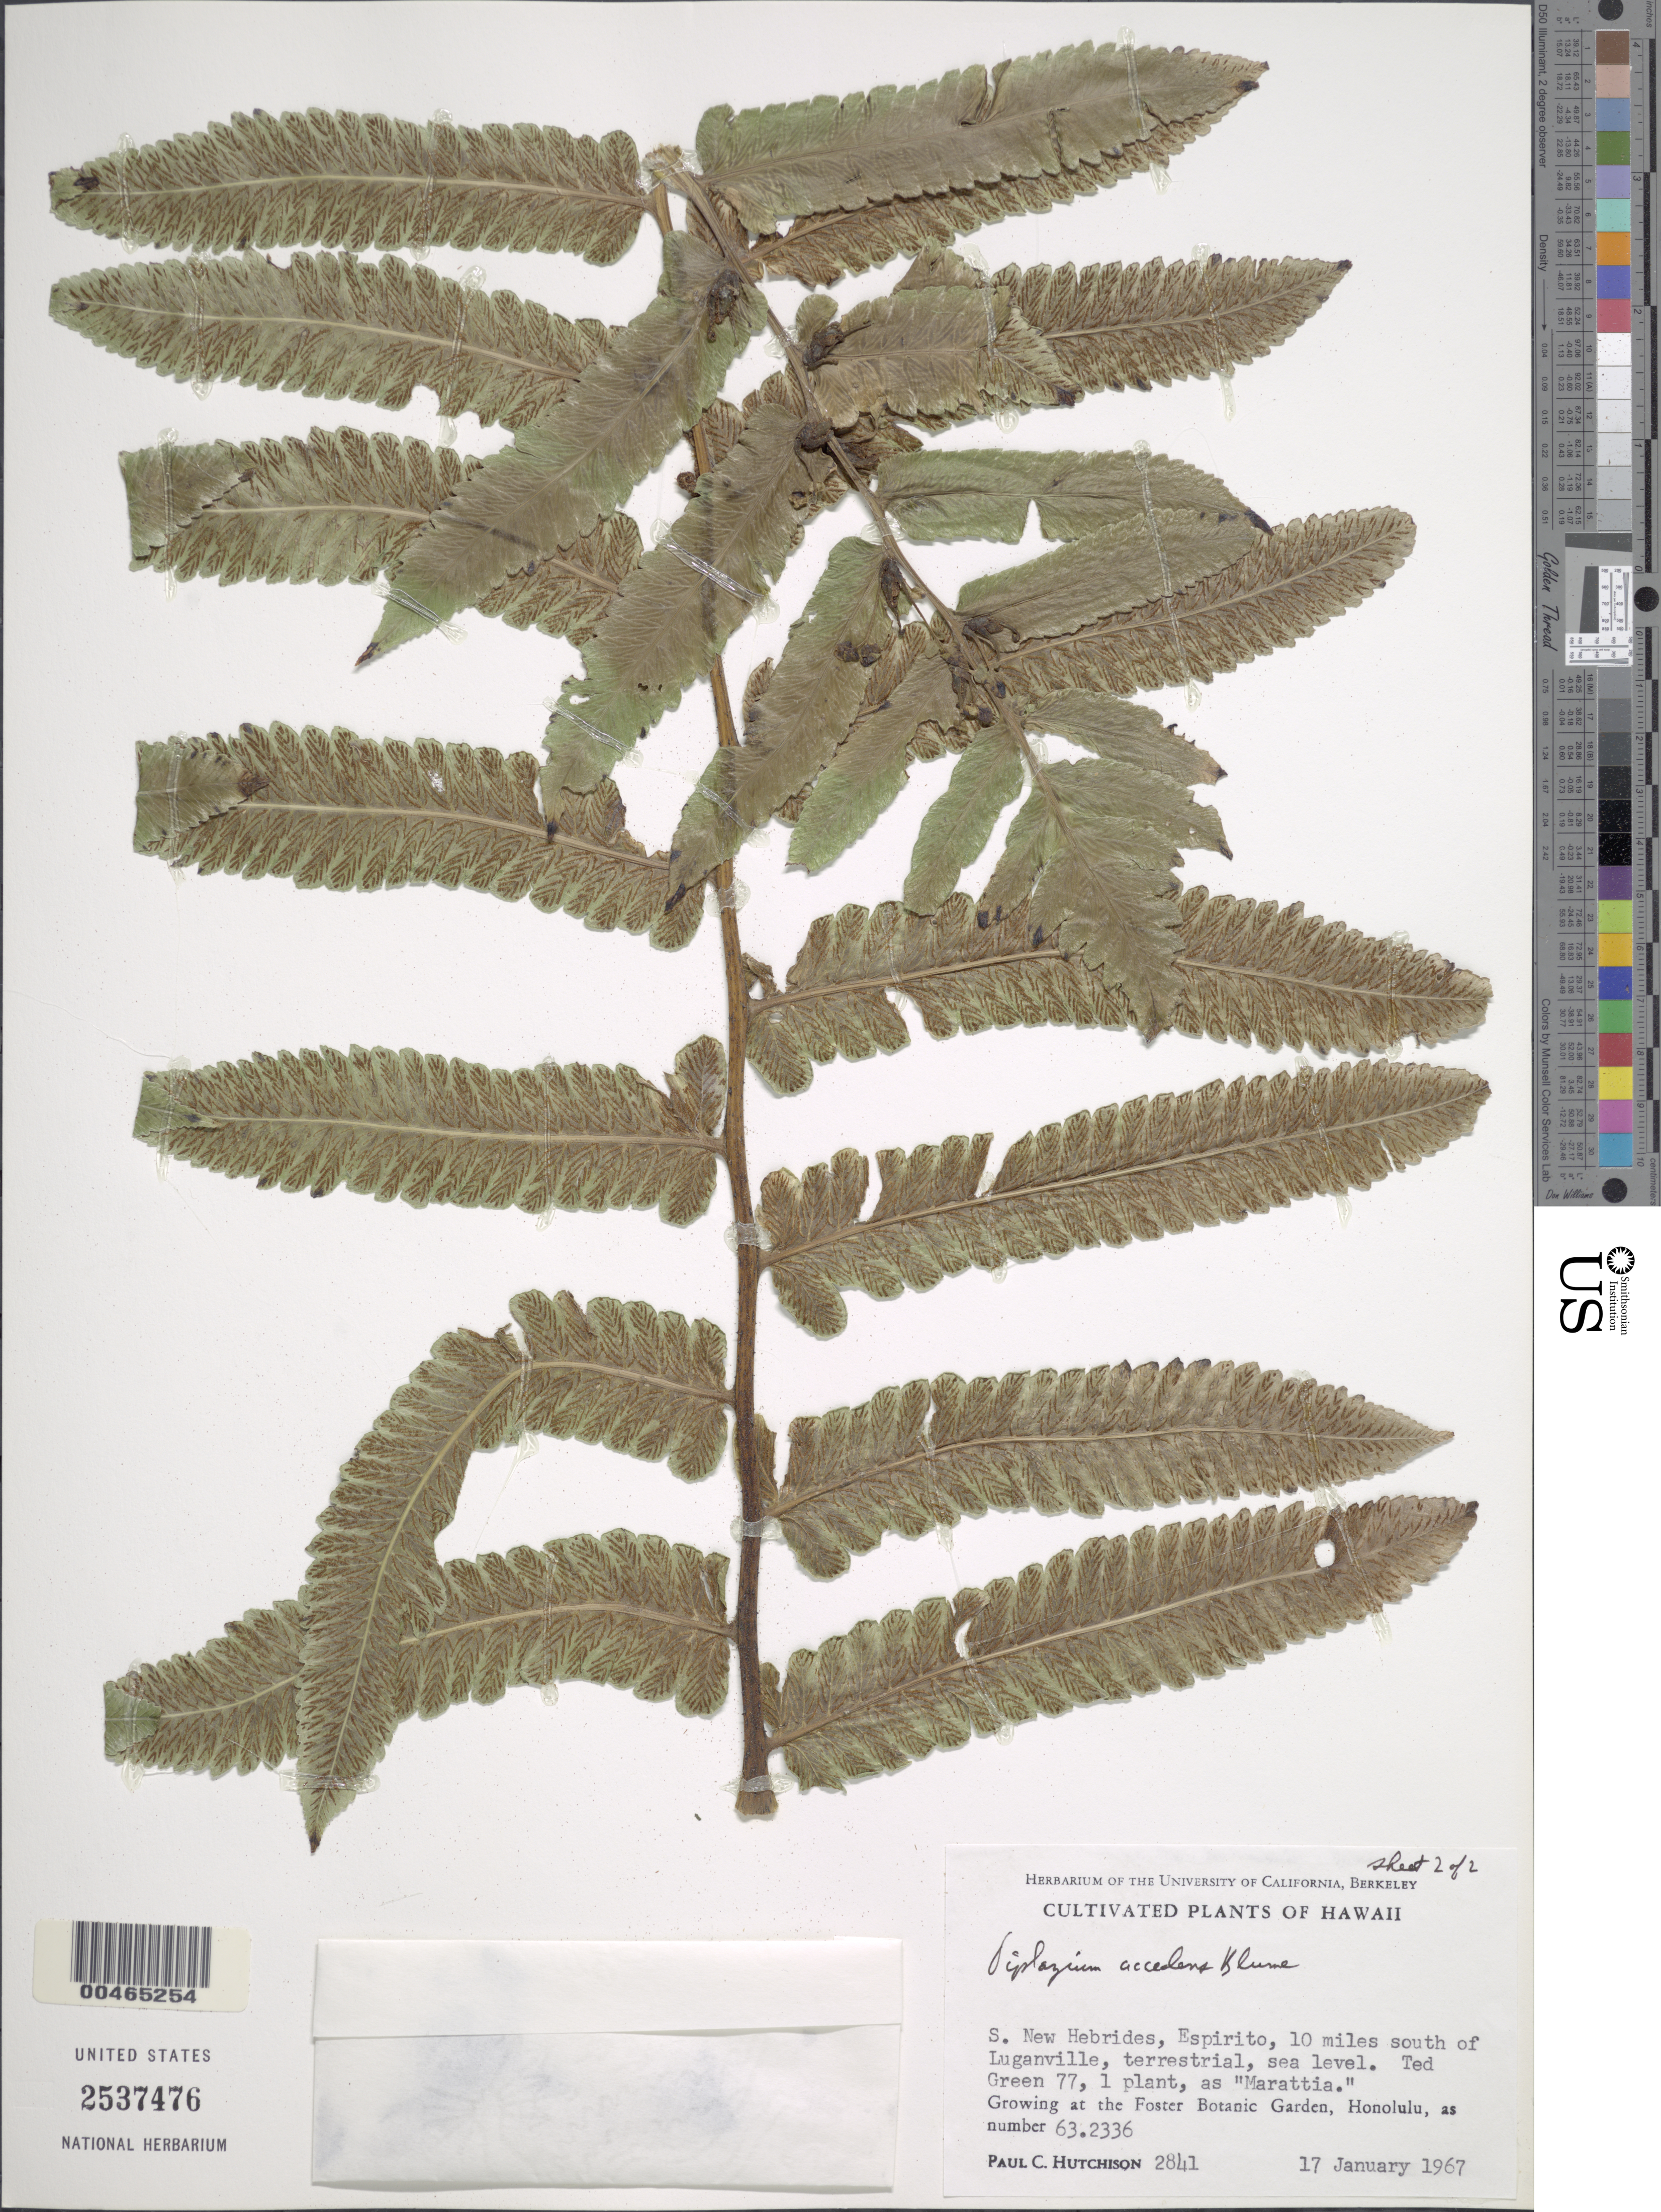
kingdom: Plantae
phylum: Tracheophyta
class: Polypodiopsida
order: Polypodiales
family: Athyriaceae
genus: Diplazium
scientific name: Diplazium accendens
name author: Blume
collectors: P. C. Hutchison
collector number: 2841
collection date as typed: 17 Jan 1967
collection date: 1967-01-17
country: United States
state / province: Hawaii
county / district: Honolulu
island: Oahu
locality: Foster Botanic Garden, Honolulu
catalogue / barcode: US 2537477